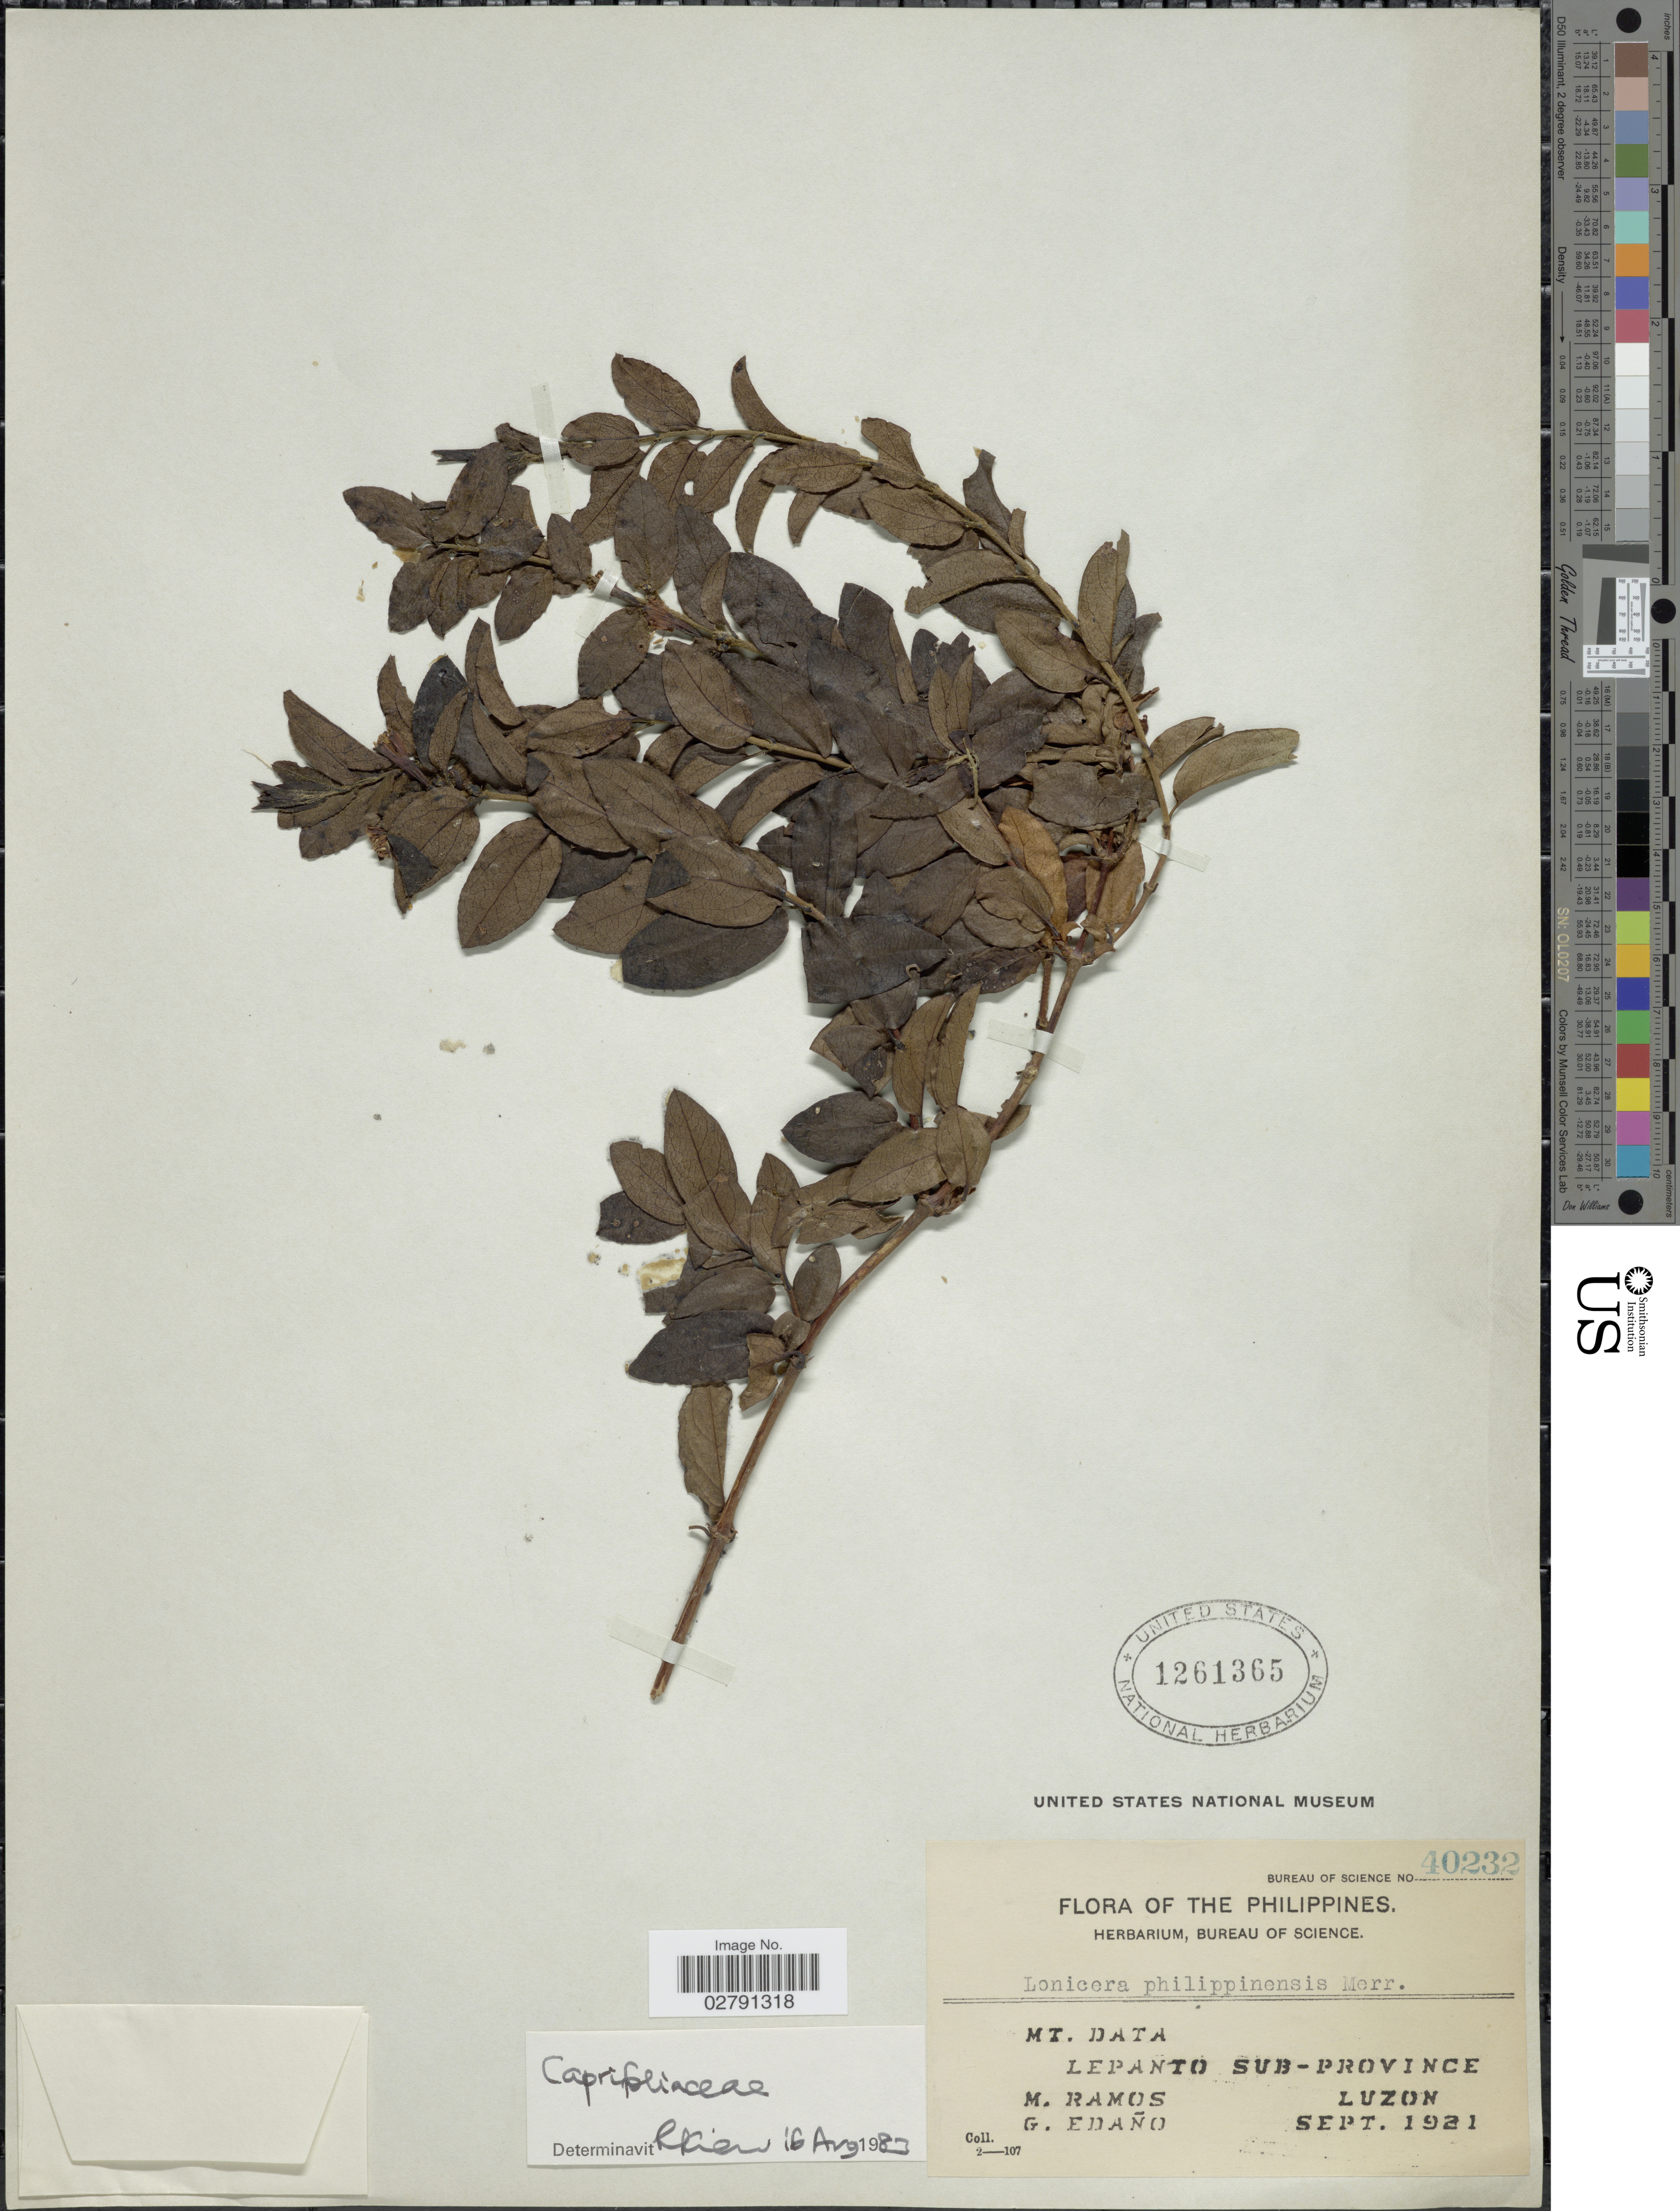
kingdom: Plantae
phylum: Tracheophyta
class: Magnoliopsida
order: Dipsacales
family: Caprifoliaceae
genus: Lonicera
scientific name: Lonicera acuminata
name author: Wall.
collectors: M. Ramos & G. Edaño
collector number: Bureau of Science 40232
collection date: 1921-09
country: Philippines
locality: Mt. Data. Lepanto Sub-Province Luzon.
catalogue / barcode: US 1261365